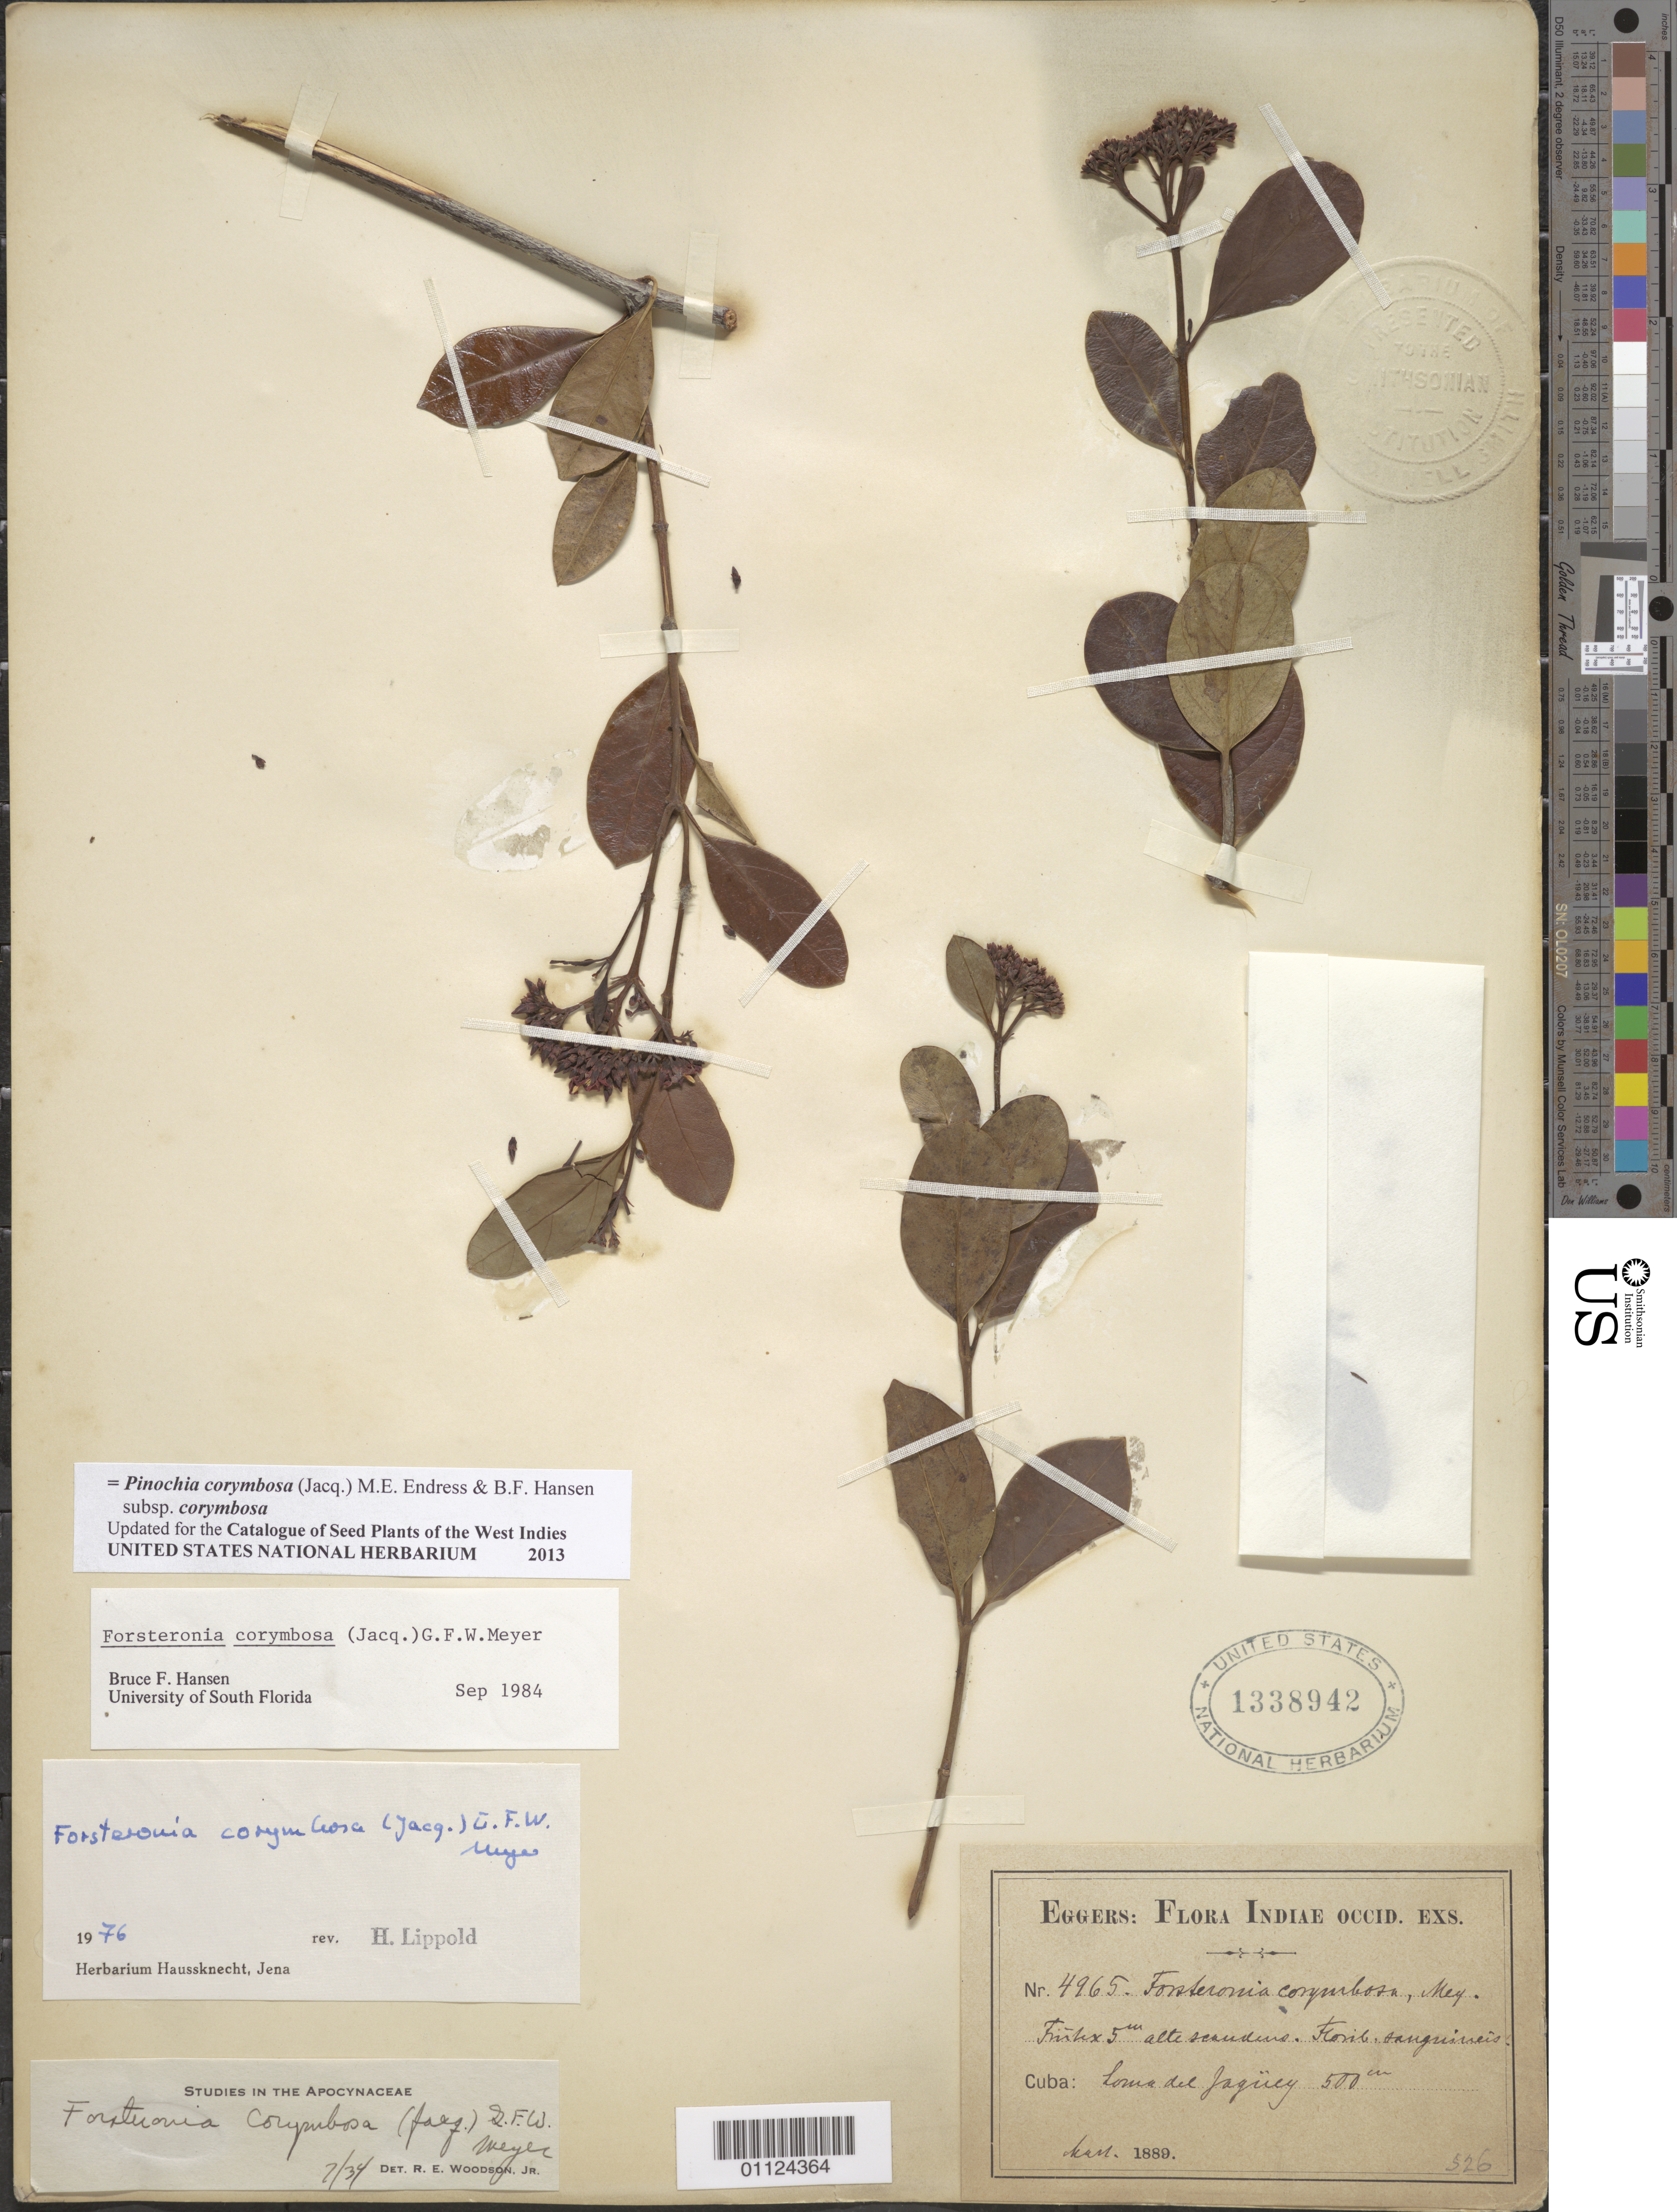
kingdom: Plantae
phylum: Tracheophyta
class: Magnoliopsida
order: Gentianales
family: Apocynaceae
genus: Pinochia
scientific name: Pinochia corymbosa subsp. corymbosa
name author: (Jacq.) M.E. Endress & B.F. Hansen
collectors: H. F. A. von Eggers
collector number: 4965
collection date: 1889-03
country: Cuba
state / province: Matanzas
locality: Loma del Jagüey.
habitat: Florib sanguineis.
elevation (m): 500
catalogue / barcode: US 1338942